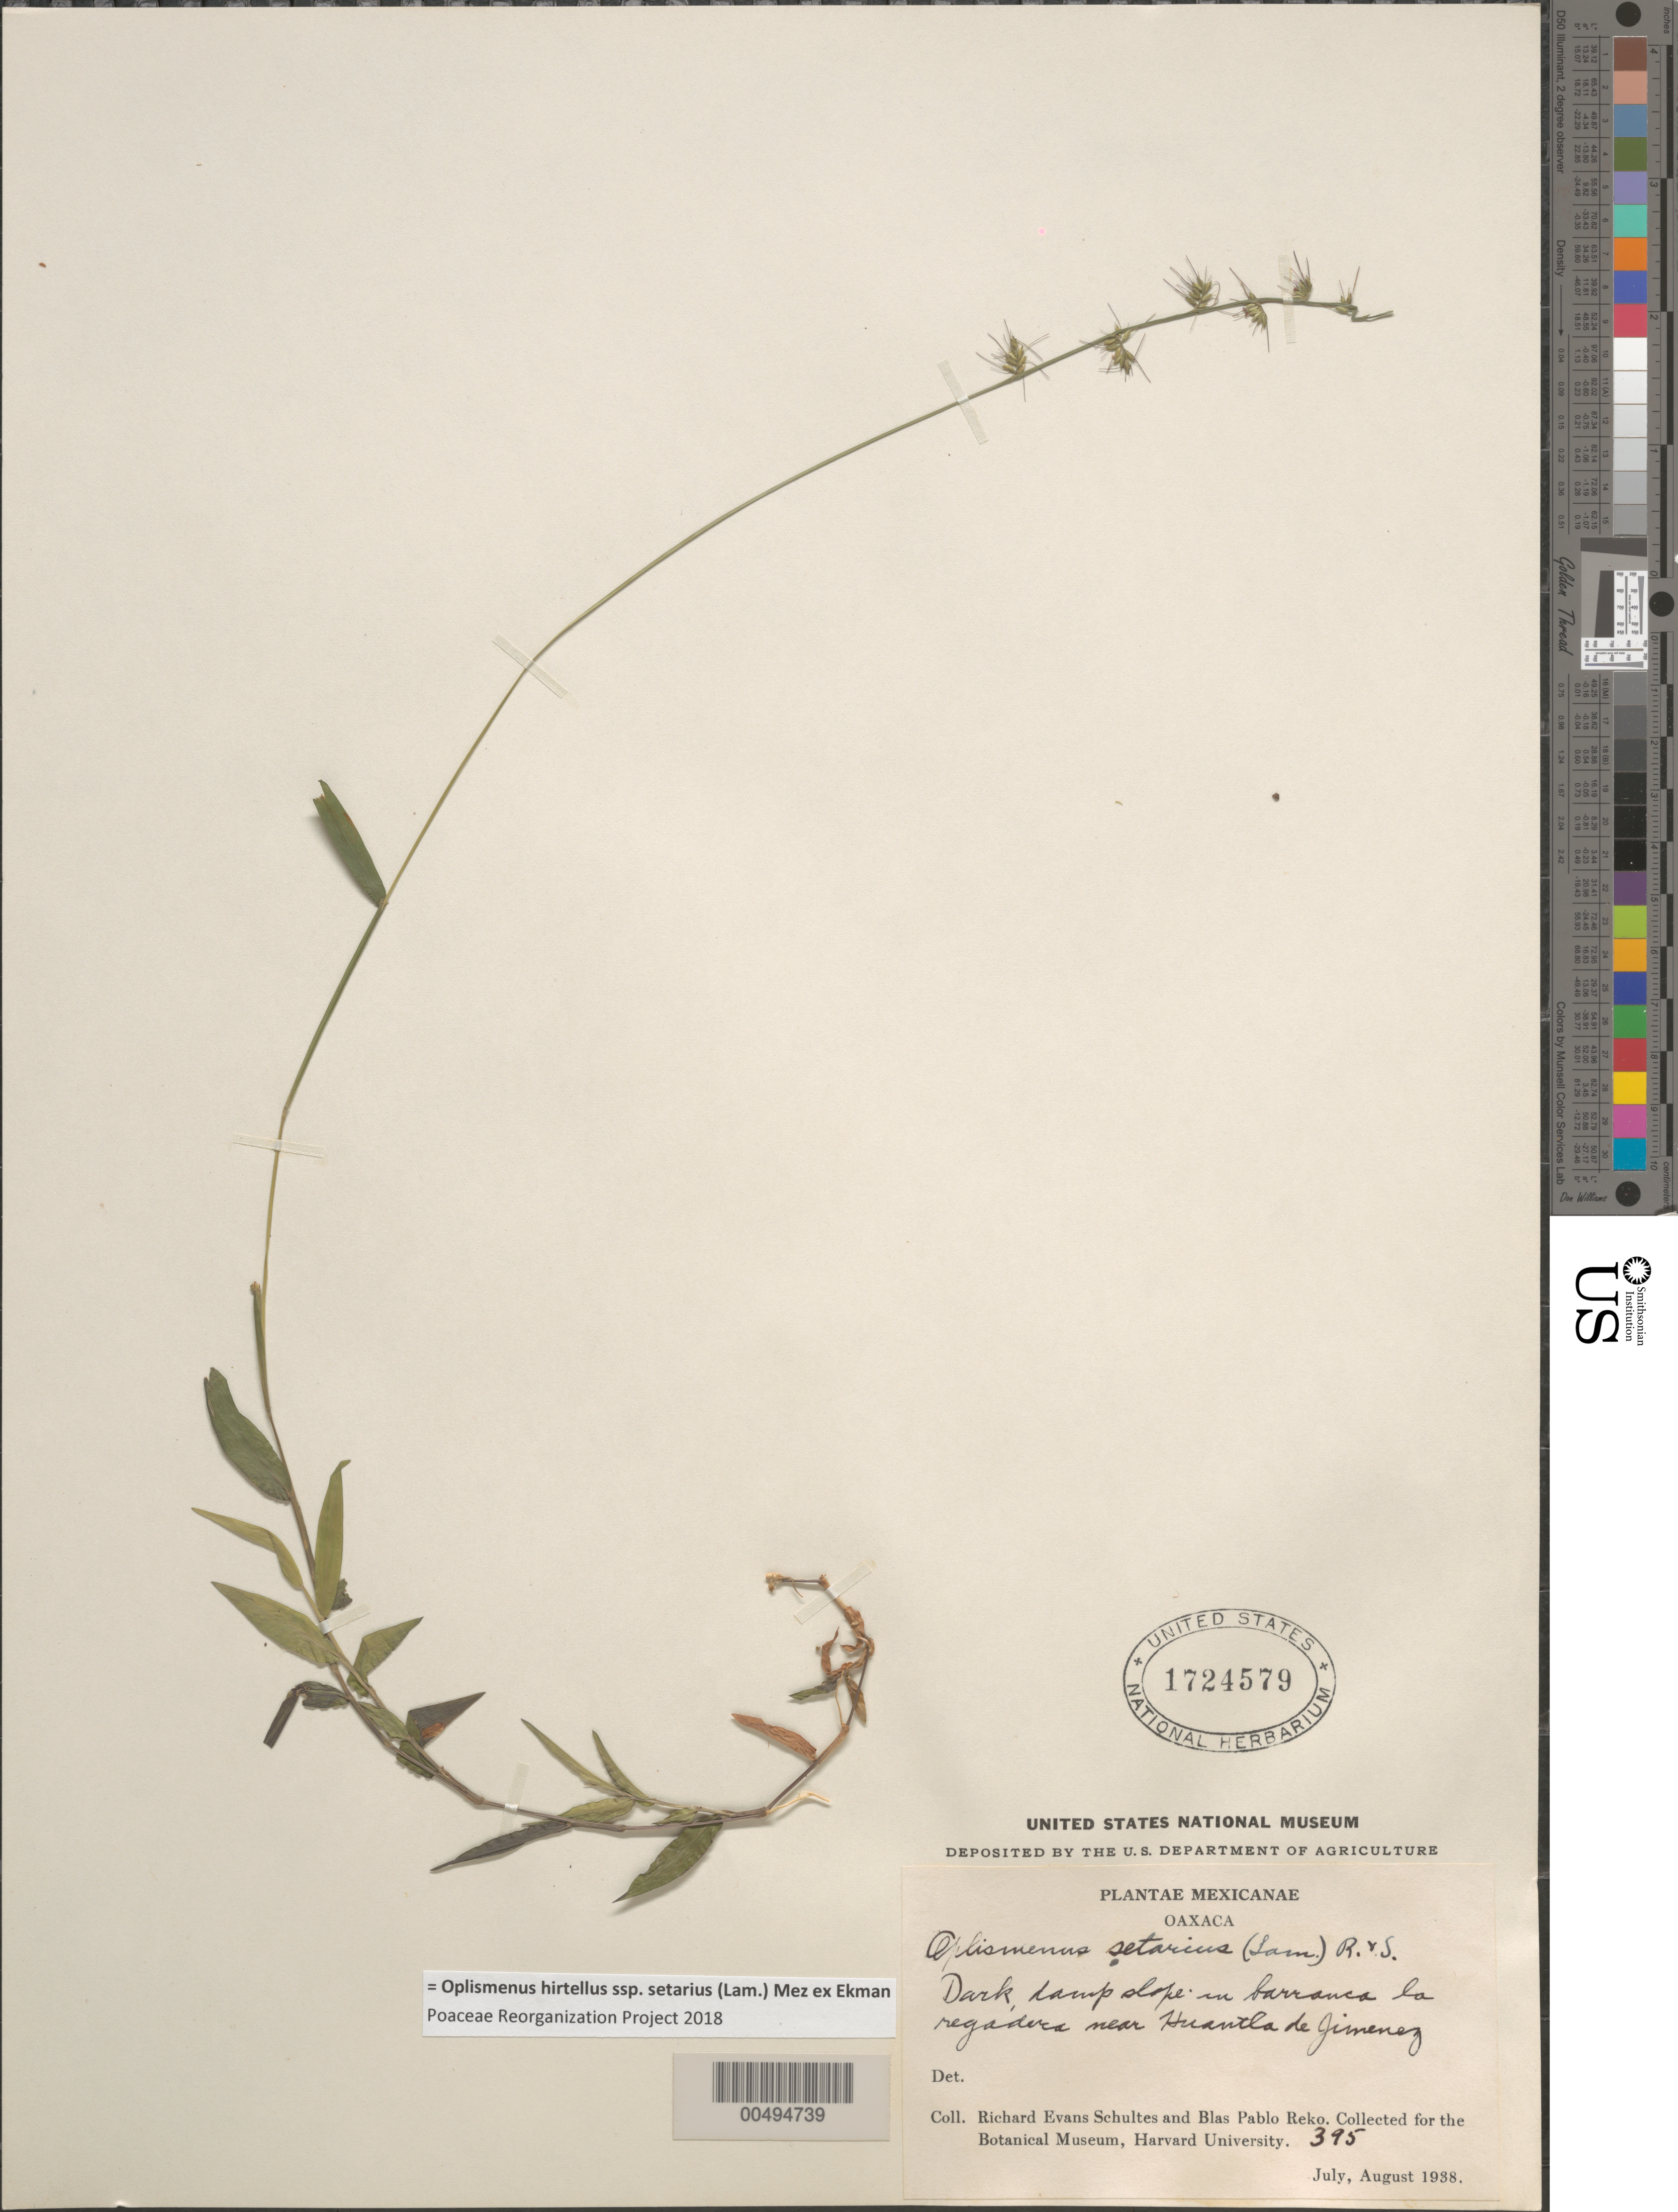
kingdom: Plantae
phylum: Tracheophyta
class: Liliopsida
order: Poales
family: Poaceae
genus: Oplismenus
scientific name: Oplismenus hirtellus subsp. setarius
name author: (Lam.) Mez ex Ekman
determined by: Poaceae Reorganization Project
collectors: R. E. Schultes & B. P. Reko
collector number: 395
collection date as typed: Jul 1938 to Aug 1938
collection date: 1938-07/1938-08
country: Mexico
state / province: Oaxaca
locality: In barranca la regadera near Huantla de Jimenez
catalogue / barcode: US 1724579